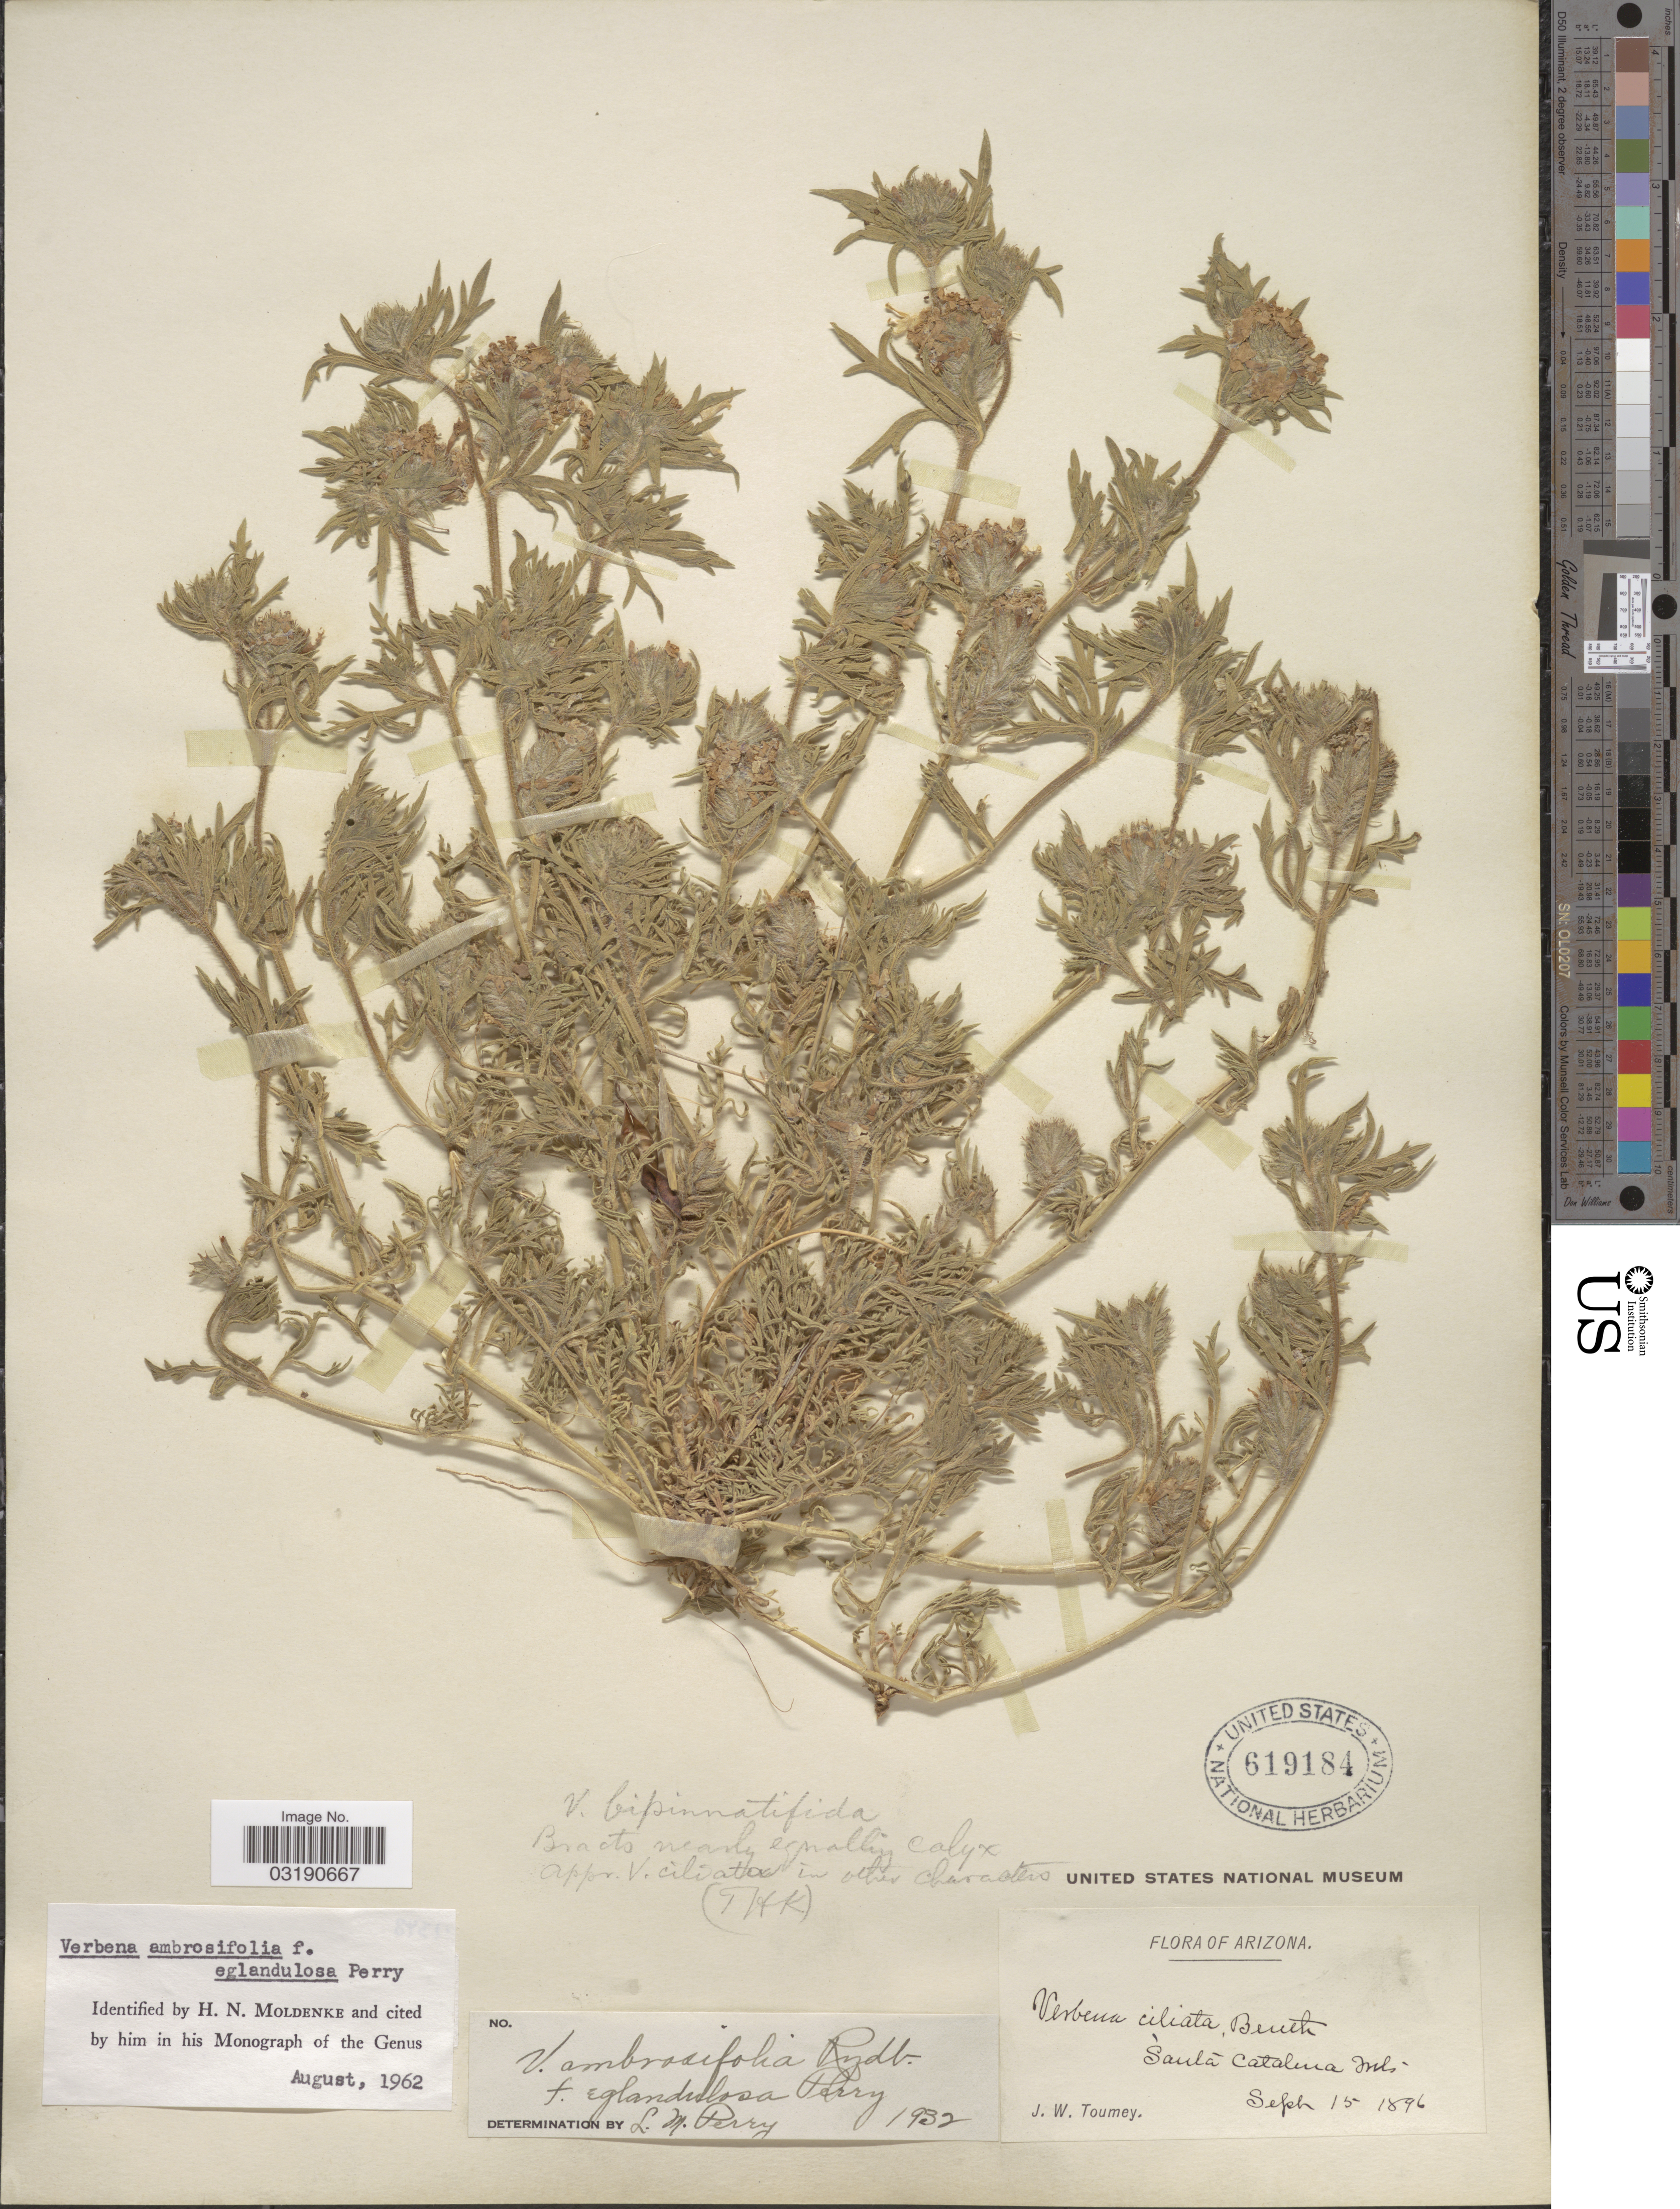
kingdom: Plantae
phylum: Tracheophyta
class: Magnoliopsida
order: Lamiales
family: Verbenaceae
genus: Verbena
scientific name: Verbena ambrosiifolia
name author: Rydb. ex Small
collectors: J. W. Toumey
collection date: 1896-09-15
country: United States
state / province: Arizona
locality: Santa Catalina Mts.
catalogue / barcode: US 619184